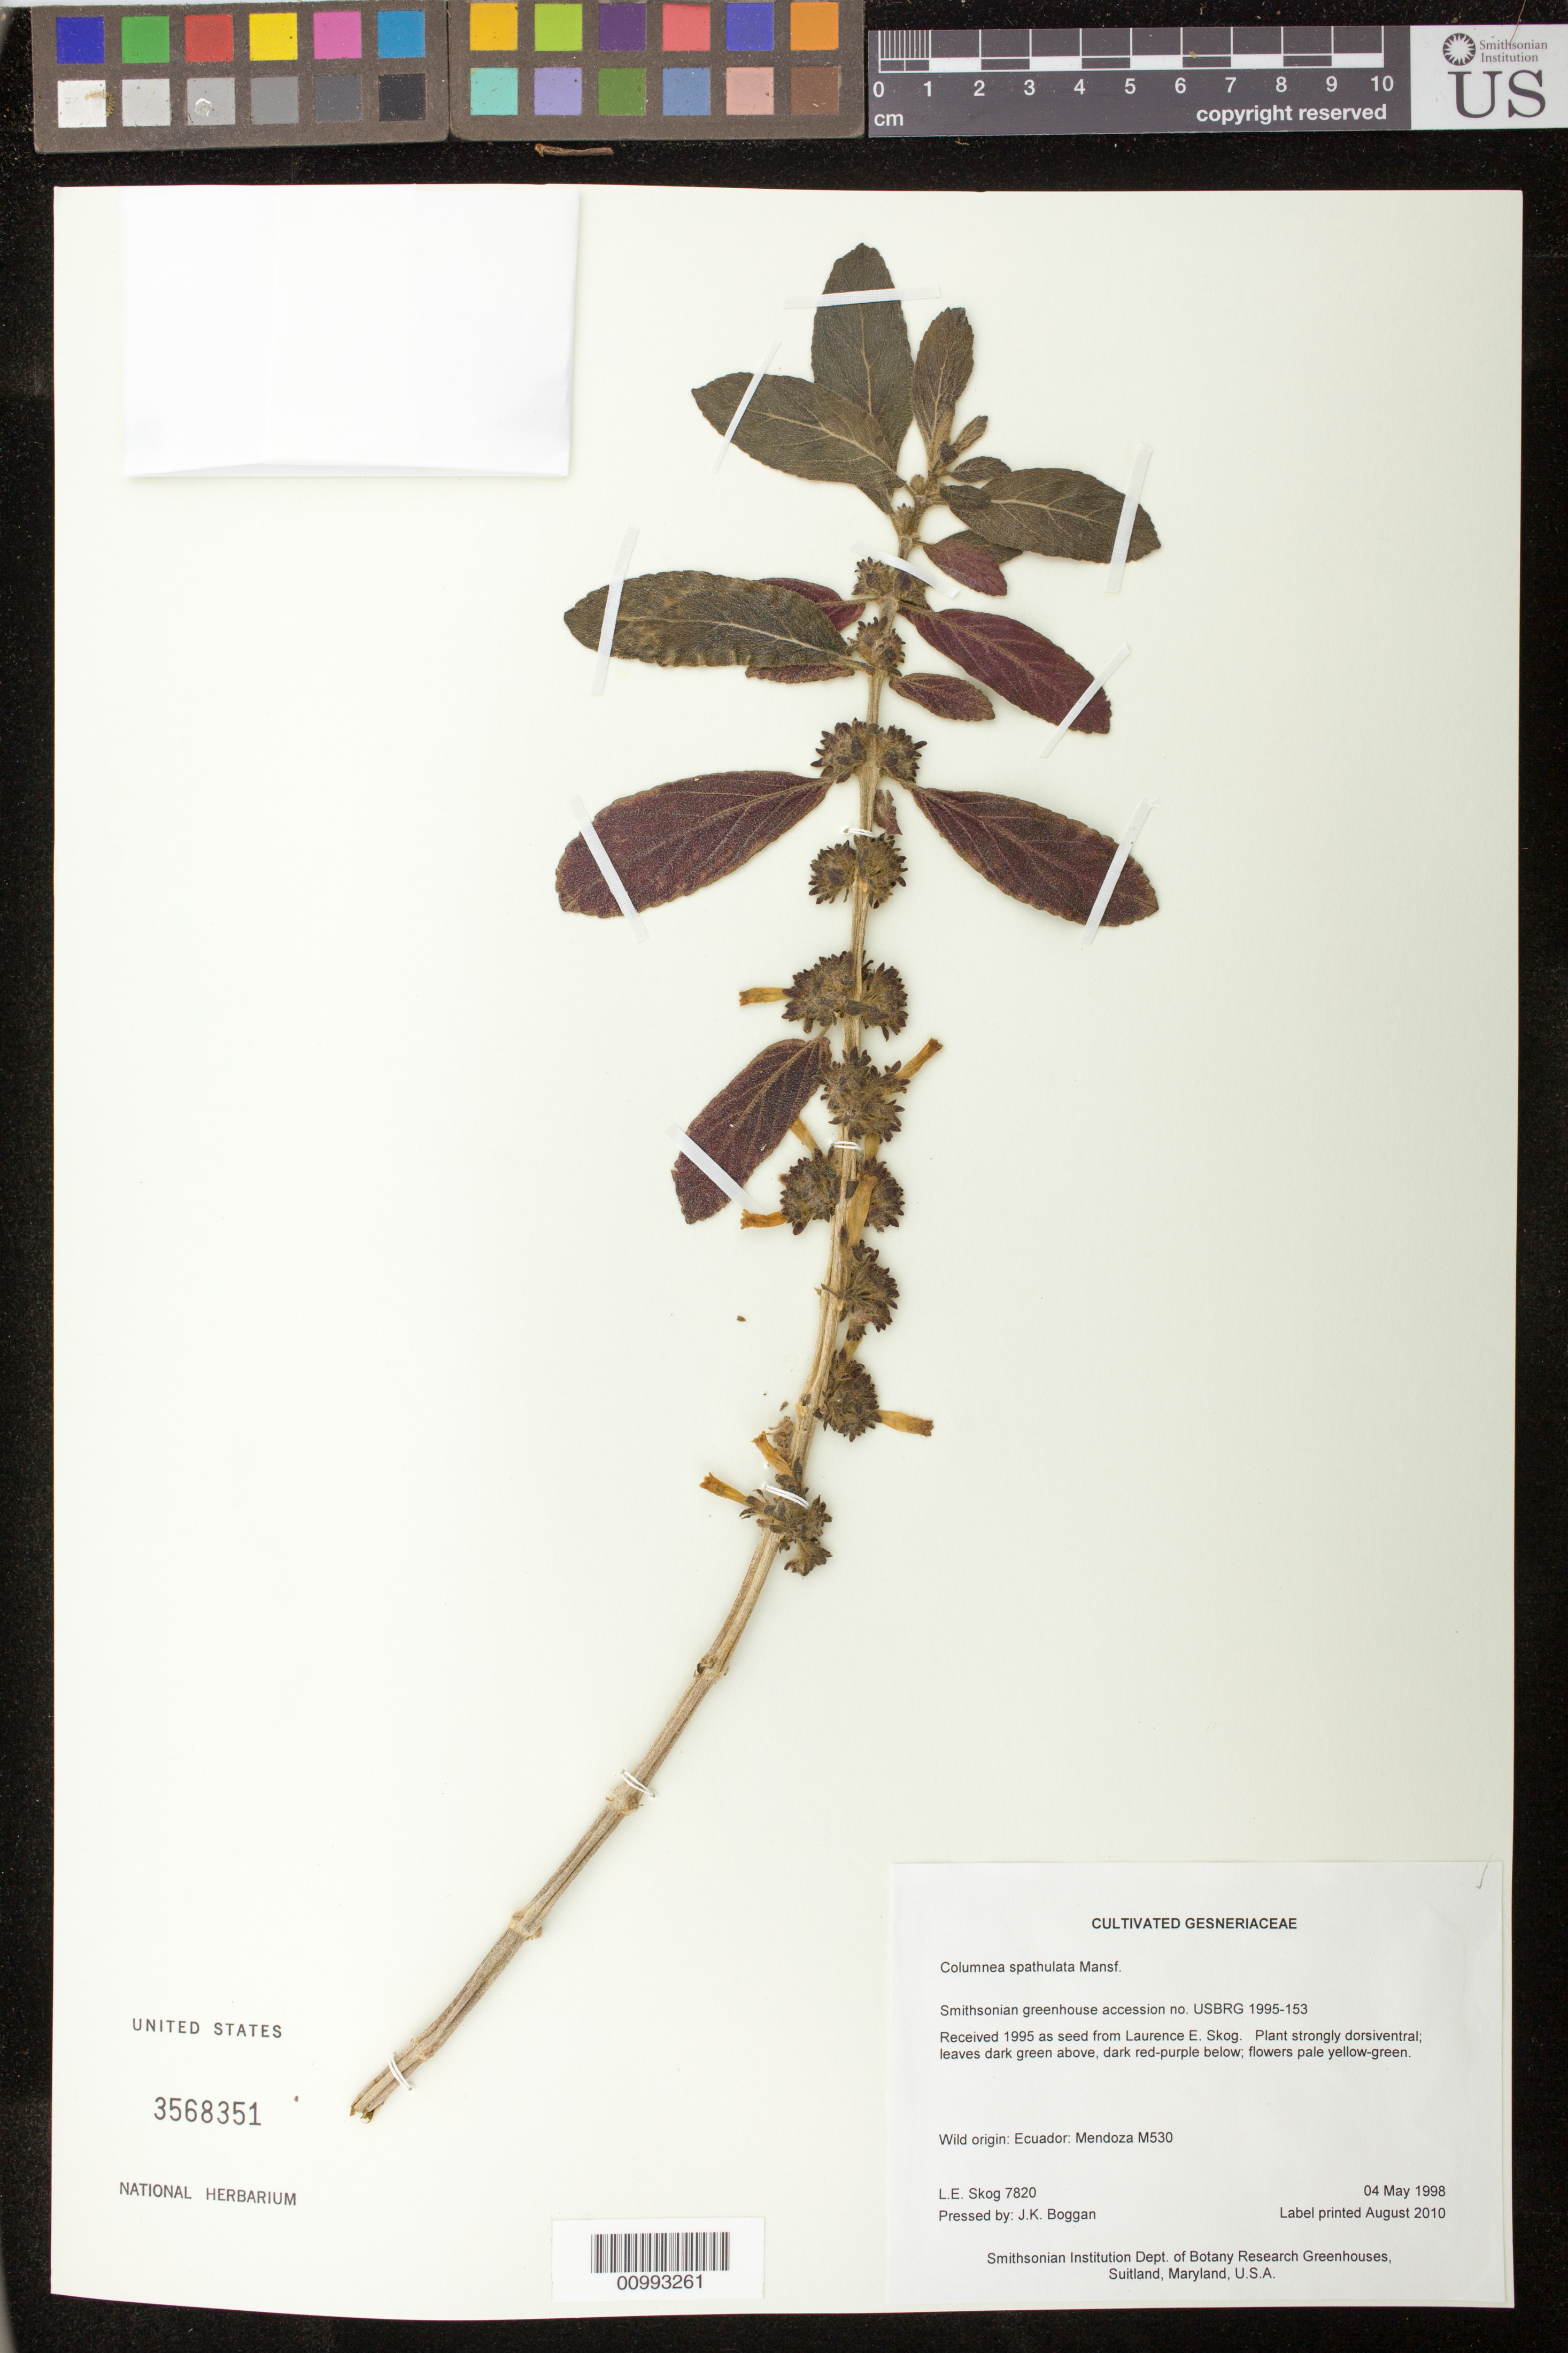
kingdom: Plantae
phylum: Tracheophyta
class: Magnoliopsida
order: Lamiales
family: Gesneriaceae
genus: Columnea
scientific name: Columnea spathulata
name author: Mansf.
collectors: L. E. Skog & J. K. Boggan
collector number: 7820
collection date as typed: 04 May 1998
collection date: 1998-05-04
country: Mexico/Guatemala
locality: Smithsonian Institution Dept. of Botany Research Greenhouses, Suitland, Maryland, U.S.A.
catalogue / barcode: US 3568351